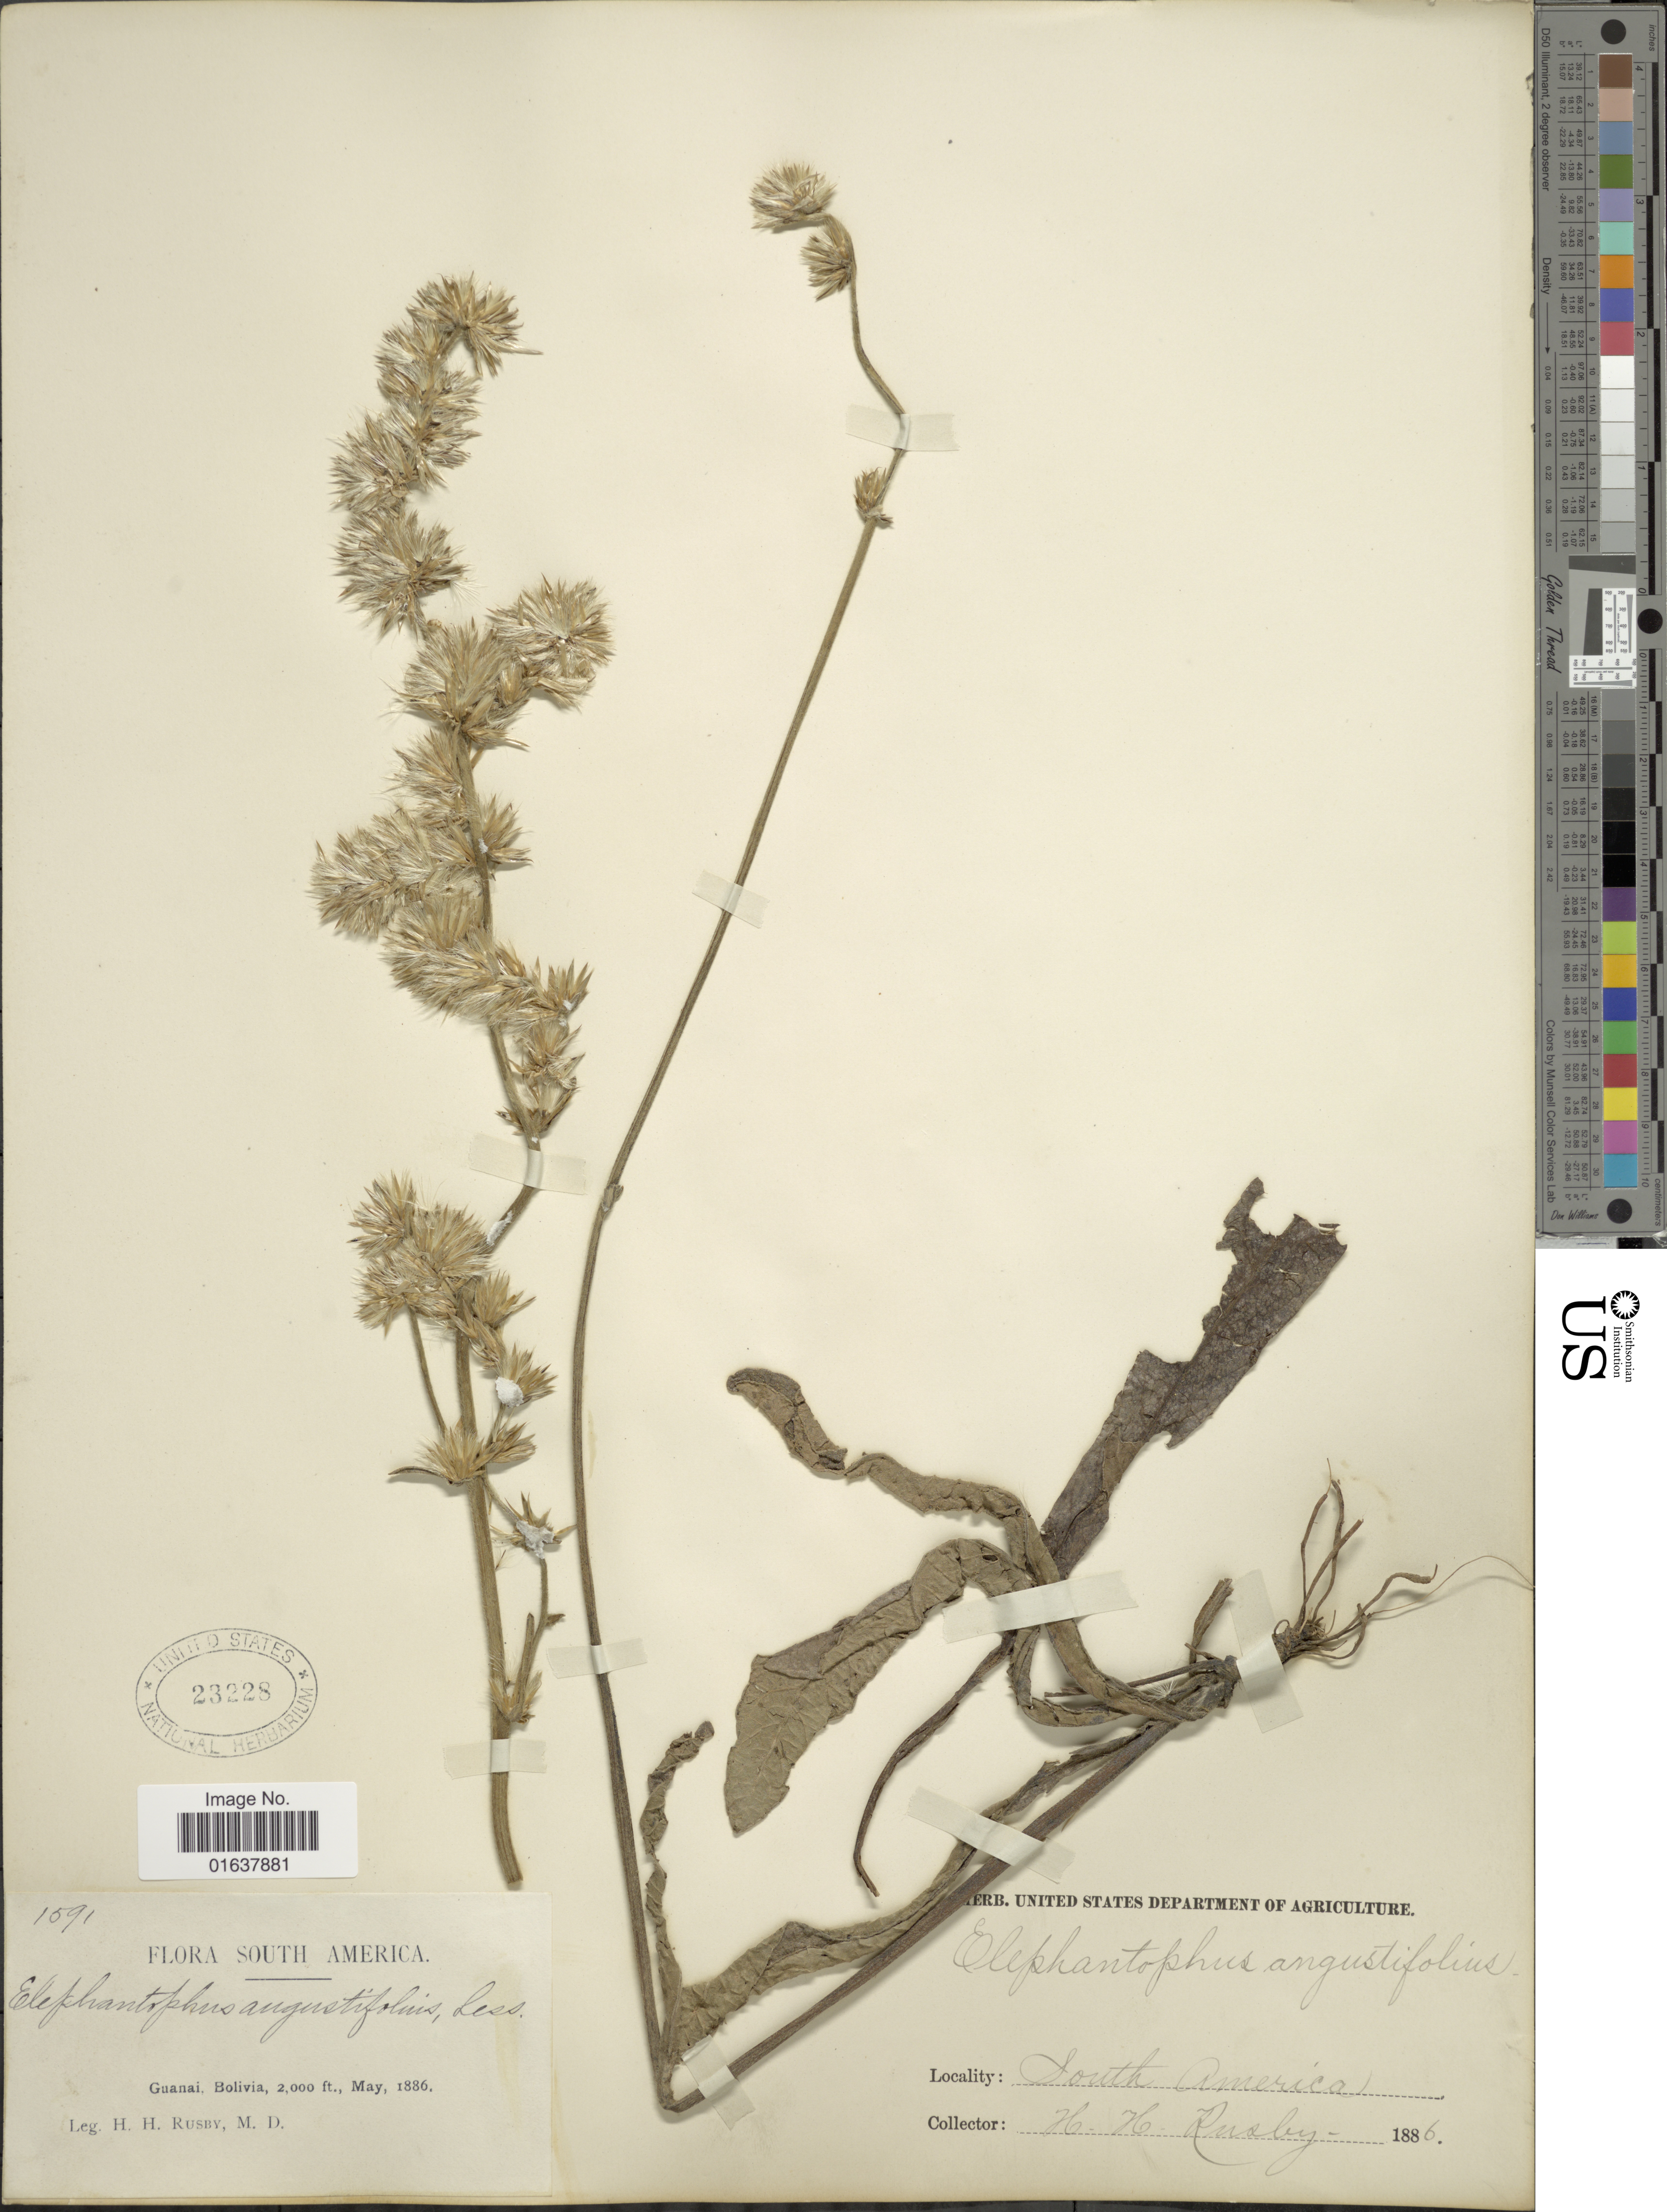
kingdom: Plantae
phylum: Tracheophyta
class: Magnoliopsida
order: Asterales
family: Asteraceae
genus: Orthopappus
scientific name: Orthopappus angustifolius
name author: (Sw.) Gleason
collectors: H. H. Rusby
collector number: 1591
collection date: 1886-05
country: Bolivia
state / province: La Páz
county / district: Larecaja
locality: Guanay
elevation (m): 610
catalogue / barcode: US 23228